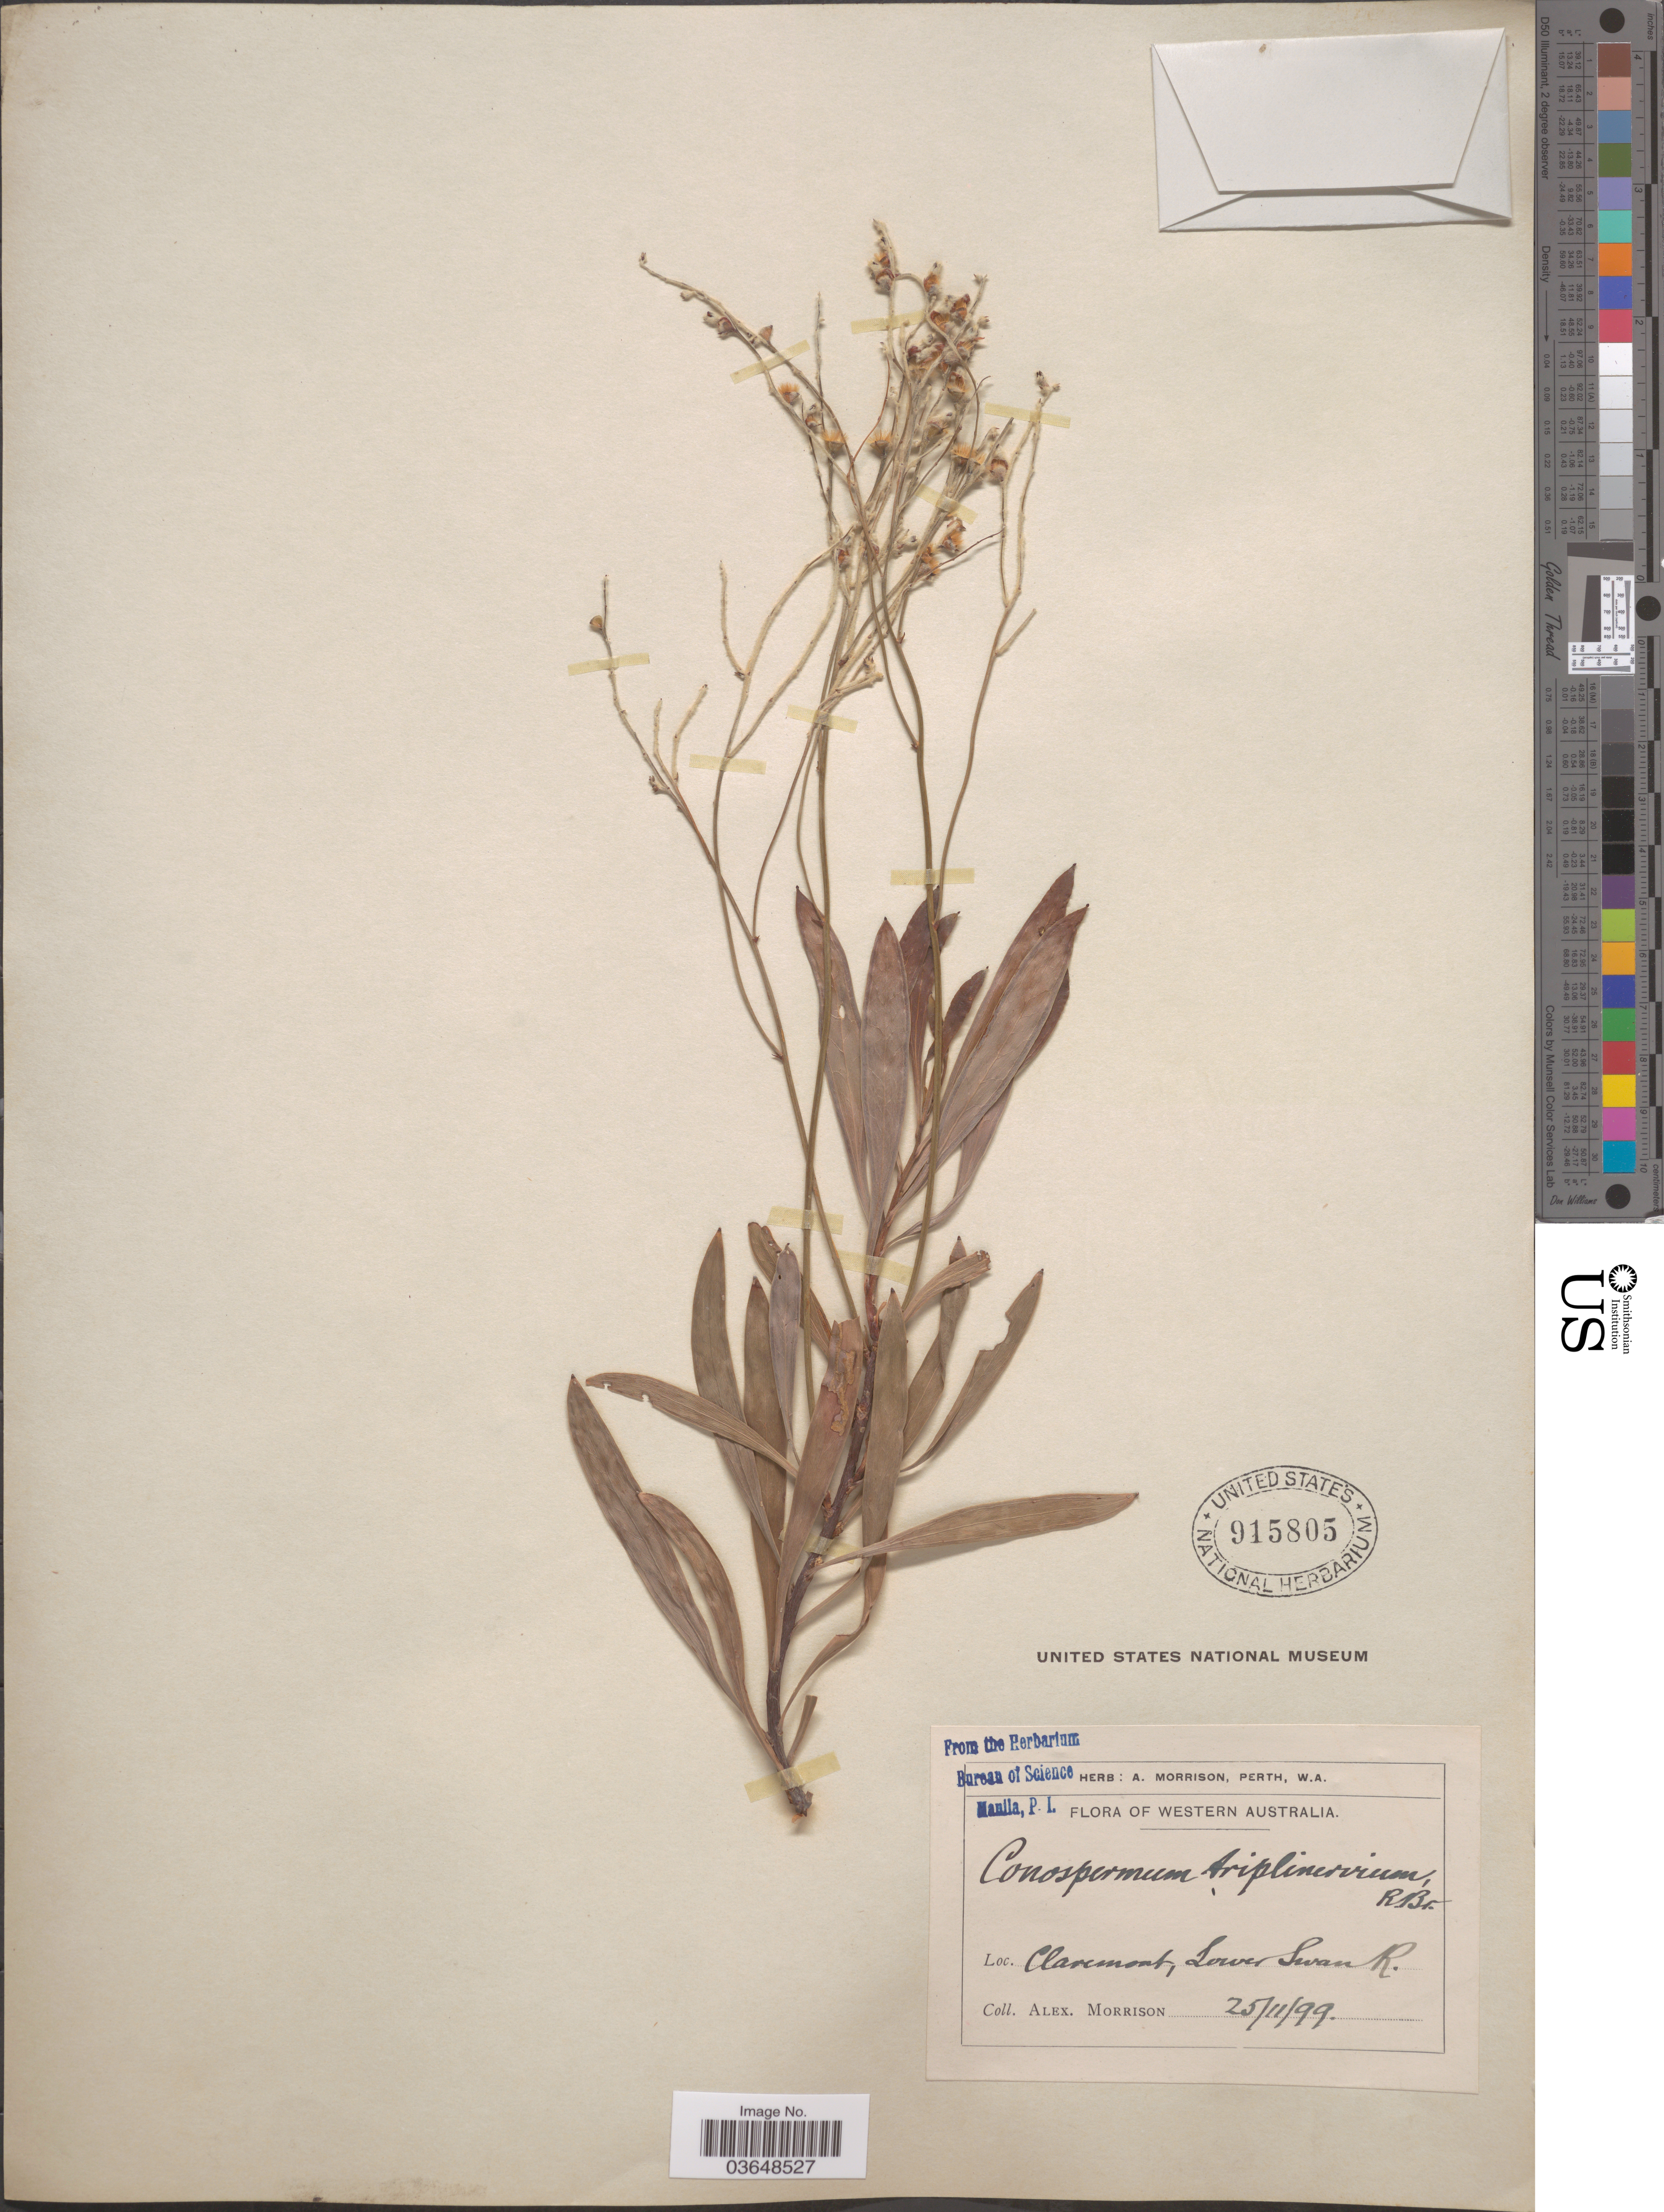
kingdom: Plantae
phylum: Tracheophyta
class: Magnoliopsida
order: Proteales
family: Proteaceae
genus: Conospermum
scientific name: Conospermum triplinervium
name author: R. Br.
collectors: A. Morrison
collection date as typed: Transcribed d/m/y: 25/11/99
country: Australia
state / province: Western Australia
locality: Claremont, Lower Swan R.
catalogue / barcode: US 915805